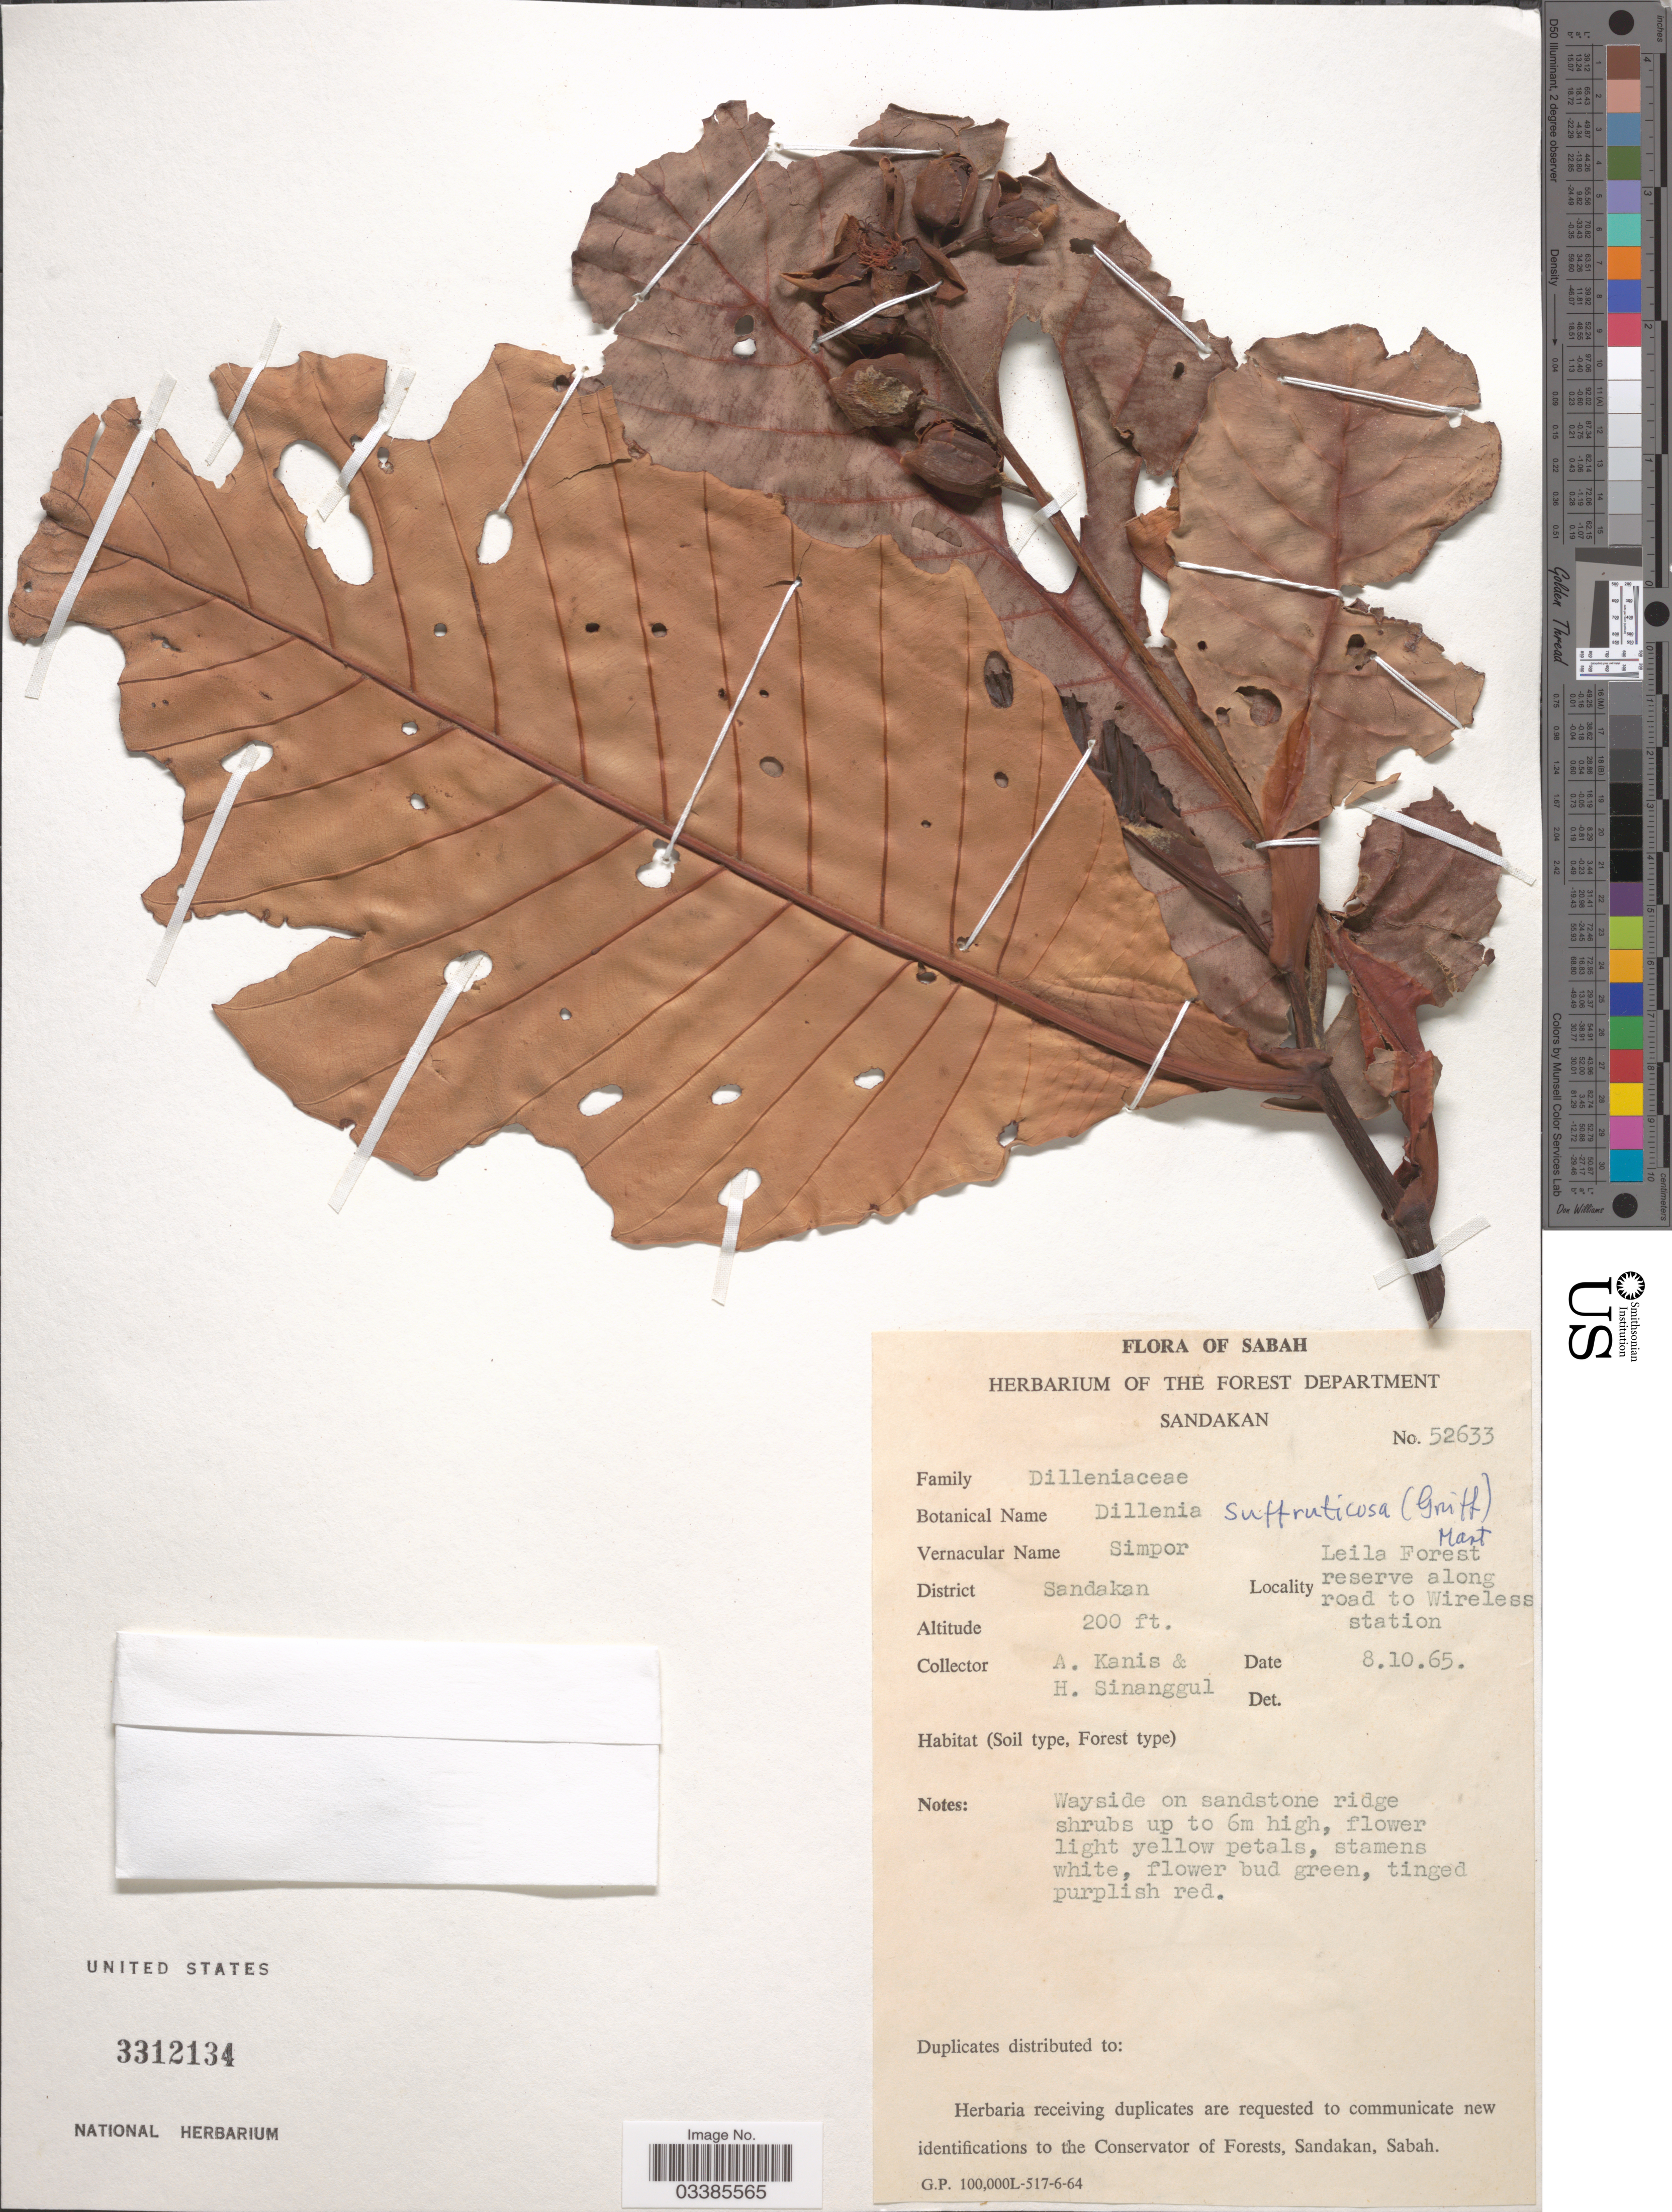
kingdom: Plantae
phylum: Tracheophyta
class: Magnoliopsida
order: Dilleniales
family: Dilleniaceae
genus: Dillenia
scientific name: Dillenia suffruticosa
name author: (Griff. ex Hook. f. & Thomson) Martelli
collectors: A. Kanis & H. Sinanggul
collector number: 52633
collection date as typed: Transcribed d/m/y: 8/10/65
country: Malaysia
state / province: Sabah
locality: District Sandakan. Leila Forest reserve along road to Wireless station.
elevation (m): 61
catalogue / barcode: US 3312134